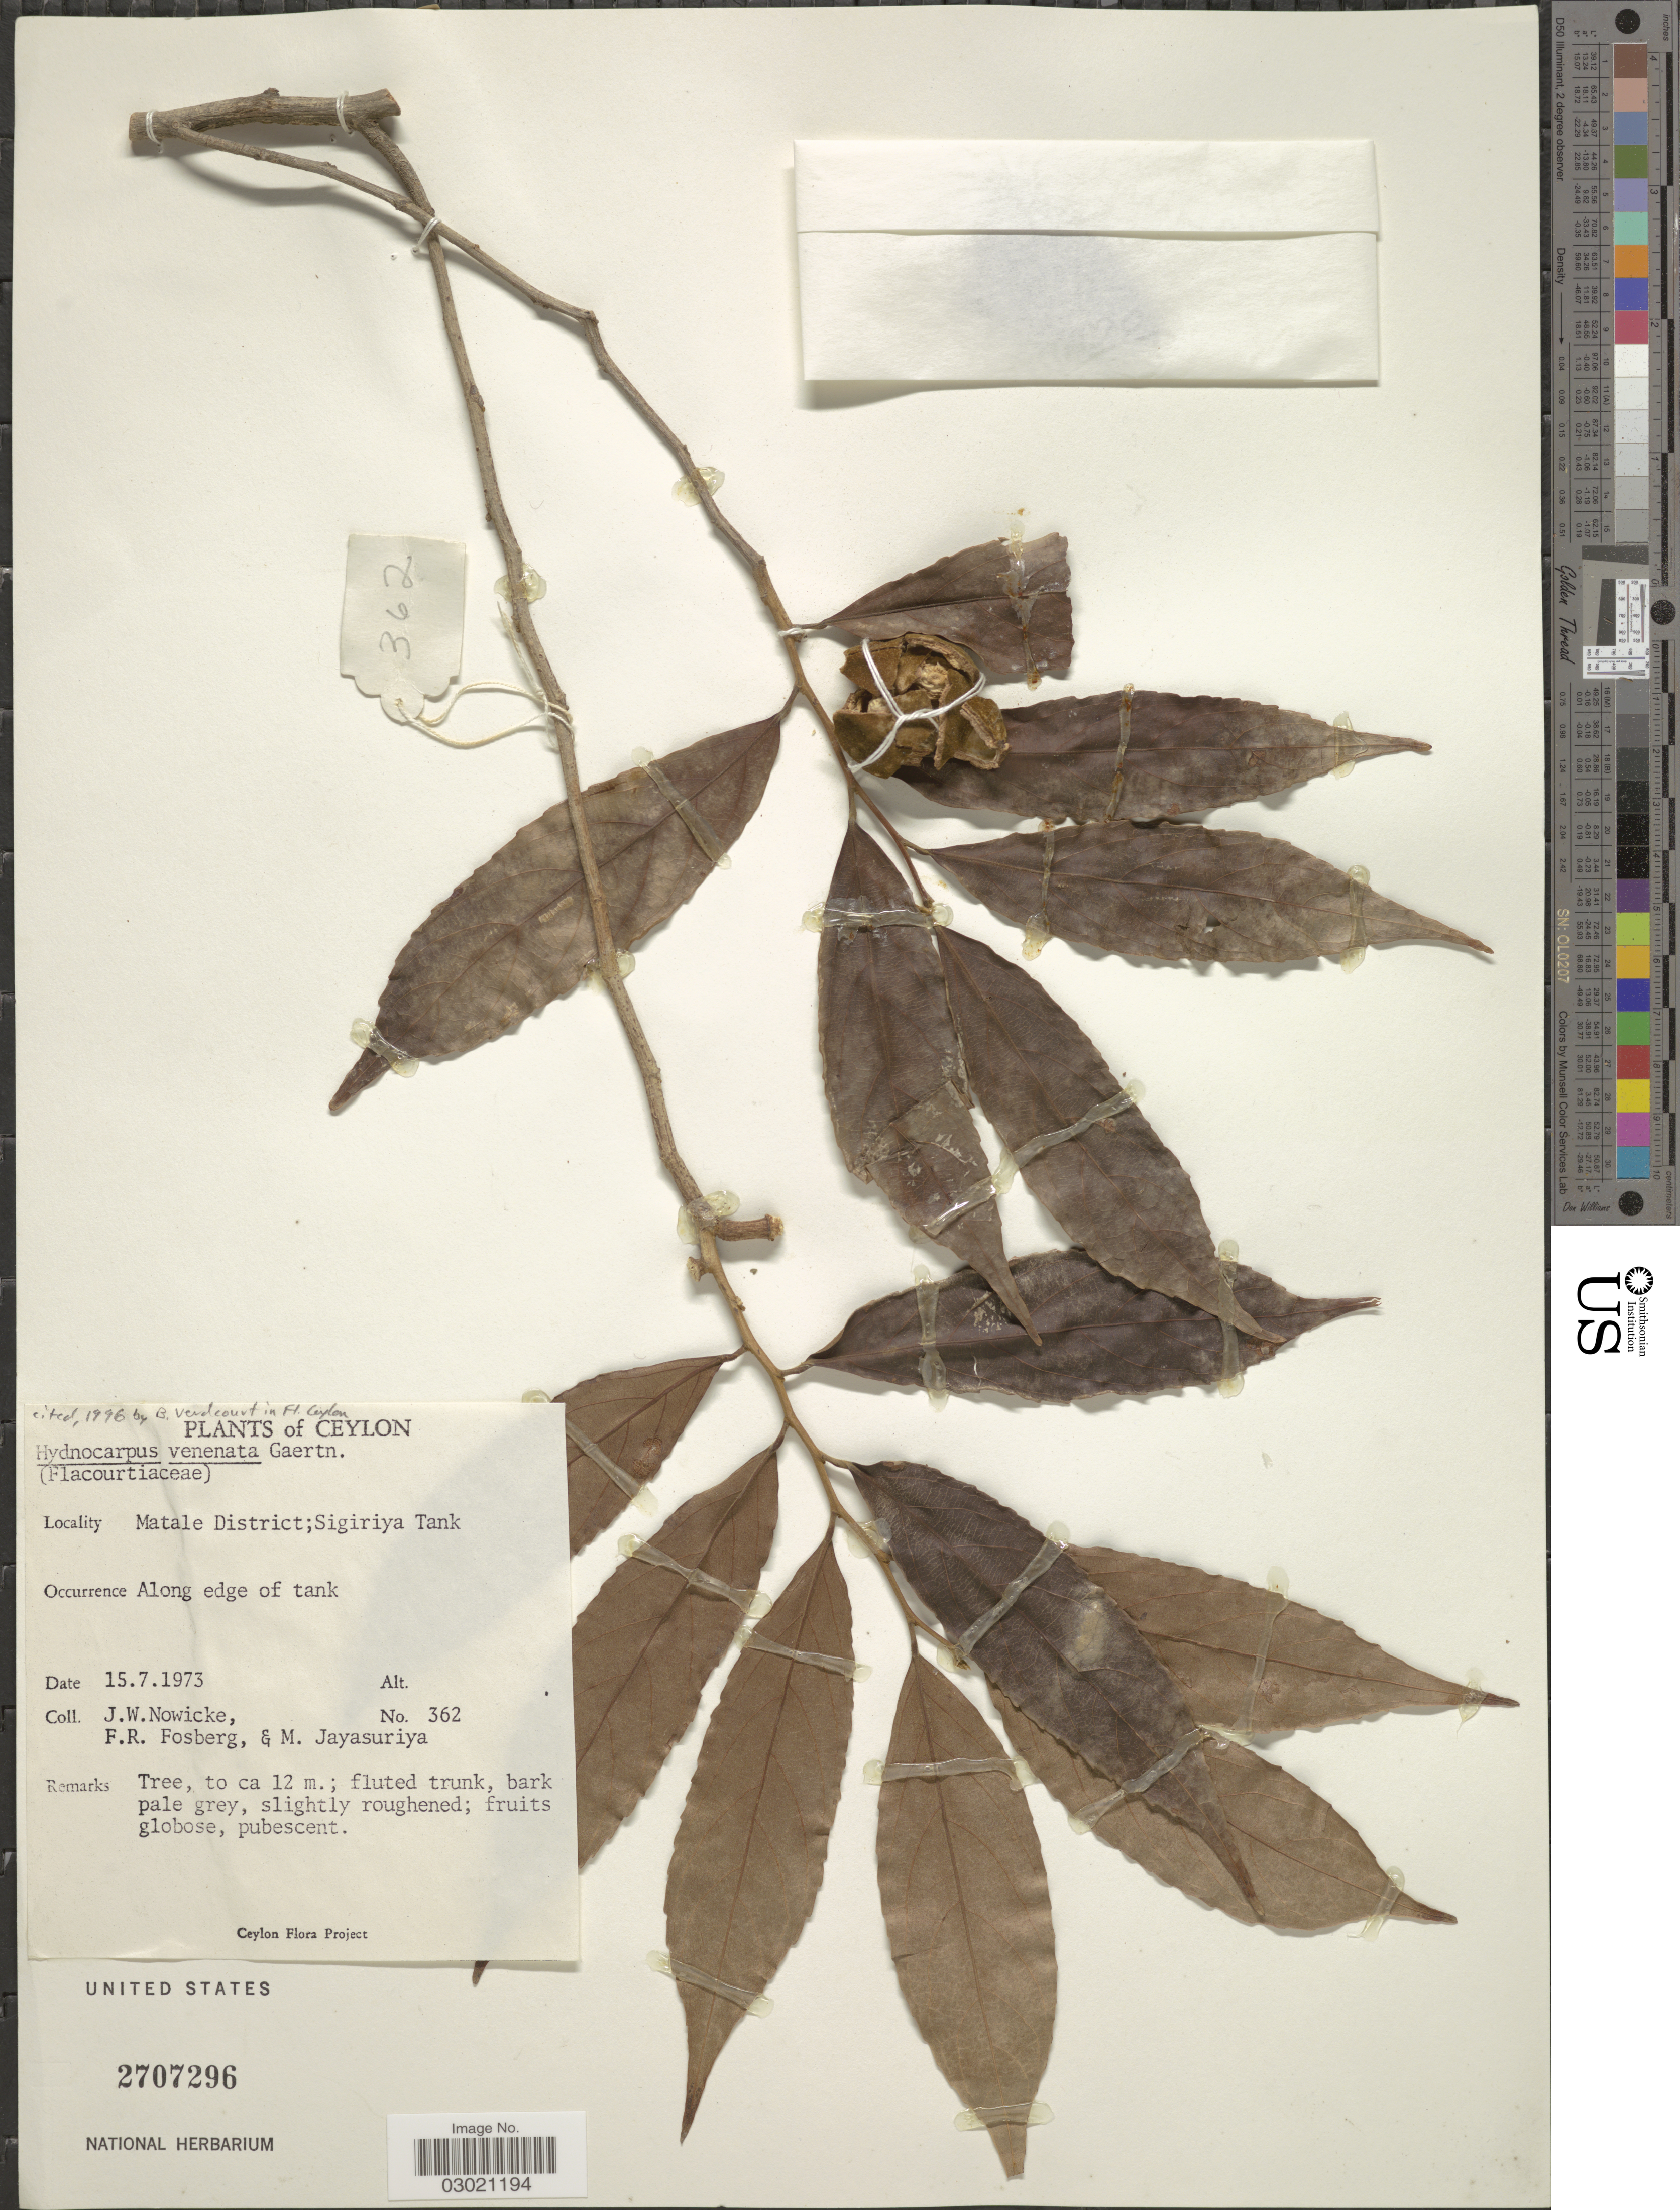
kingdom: Plantae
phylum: Tracheophyta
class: Magnoliopsida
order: Malpighiales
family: Achariaceae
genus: Hydnocarpus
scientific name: Hydnocarpus venenatus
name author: Gaertn.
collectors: J. W. Nowicke, F. R. Fosberg & M. Jayasuriya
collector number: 362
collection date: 1973-07-15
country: Sri Lanka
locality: Ceylon, Matale District; Sigiriya Tank.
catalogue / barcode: US 2707296